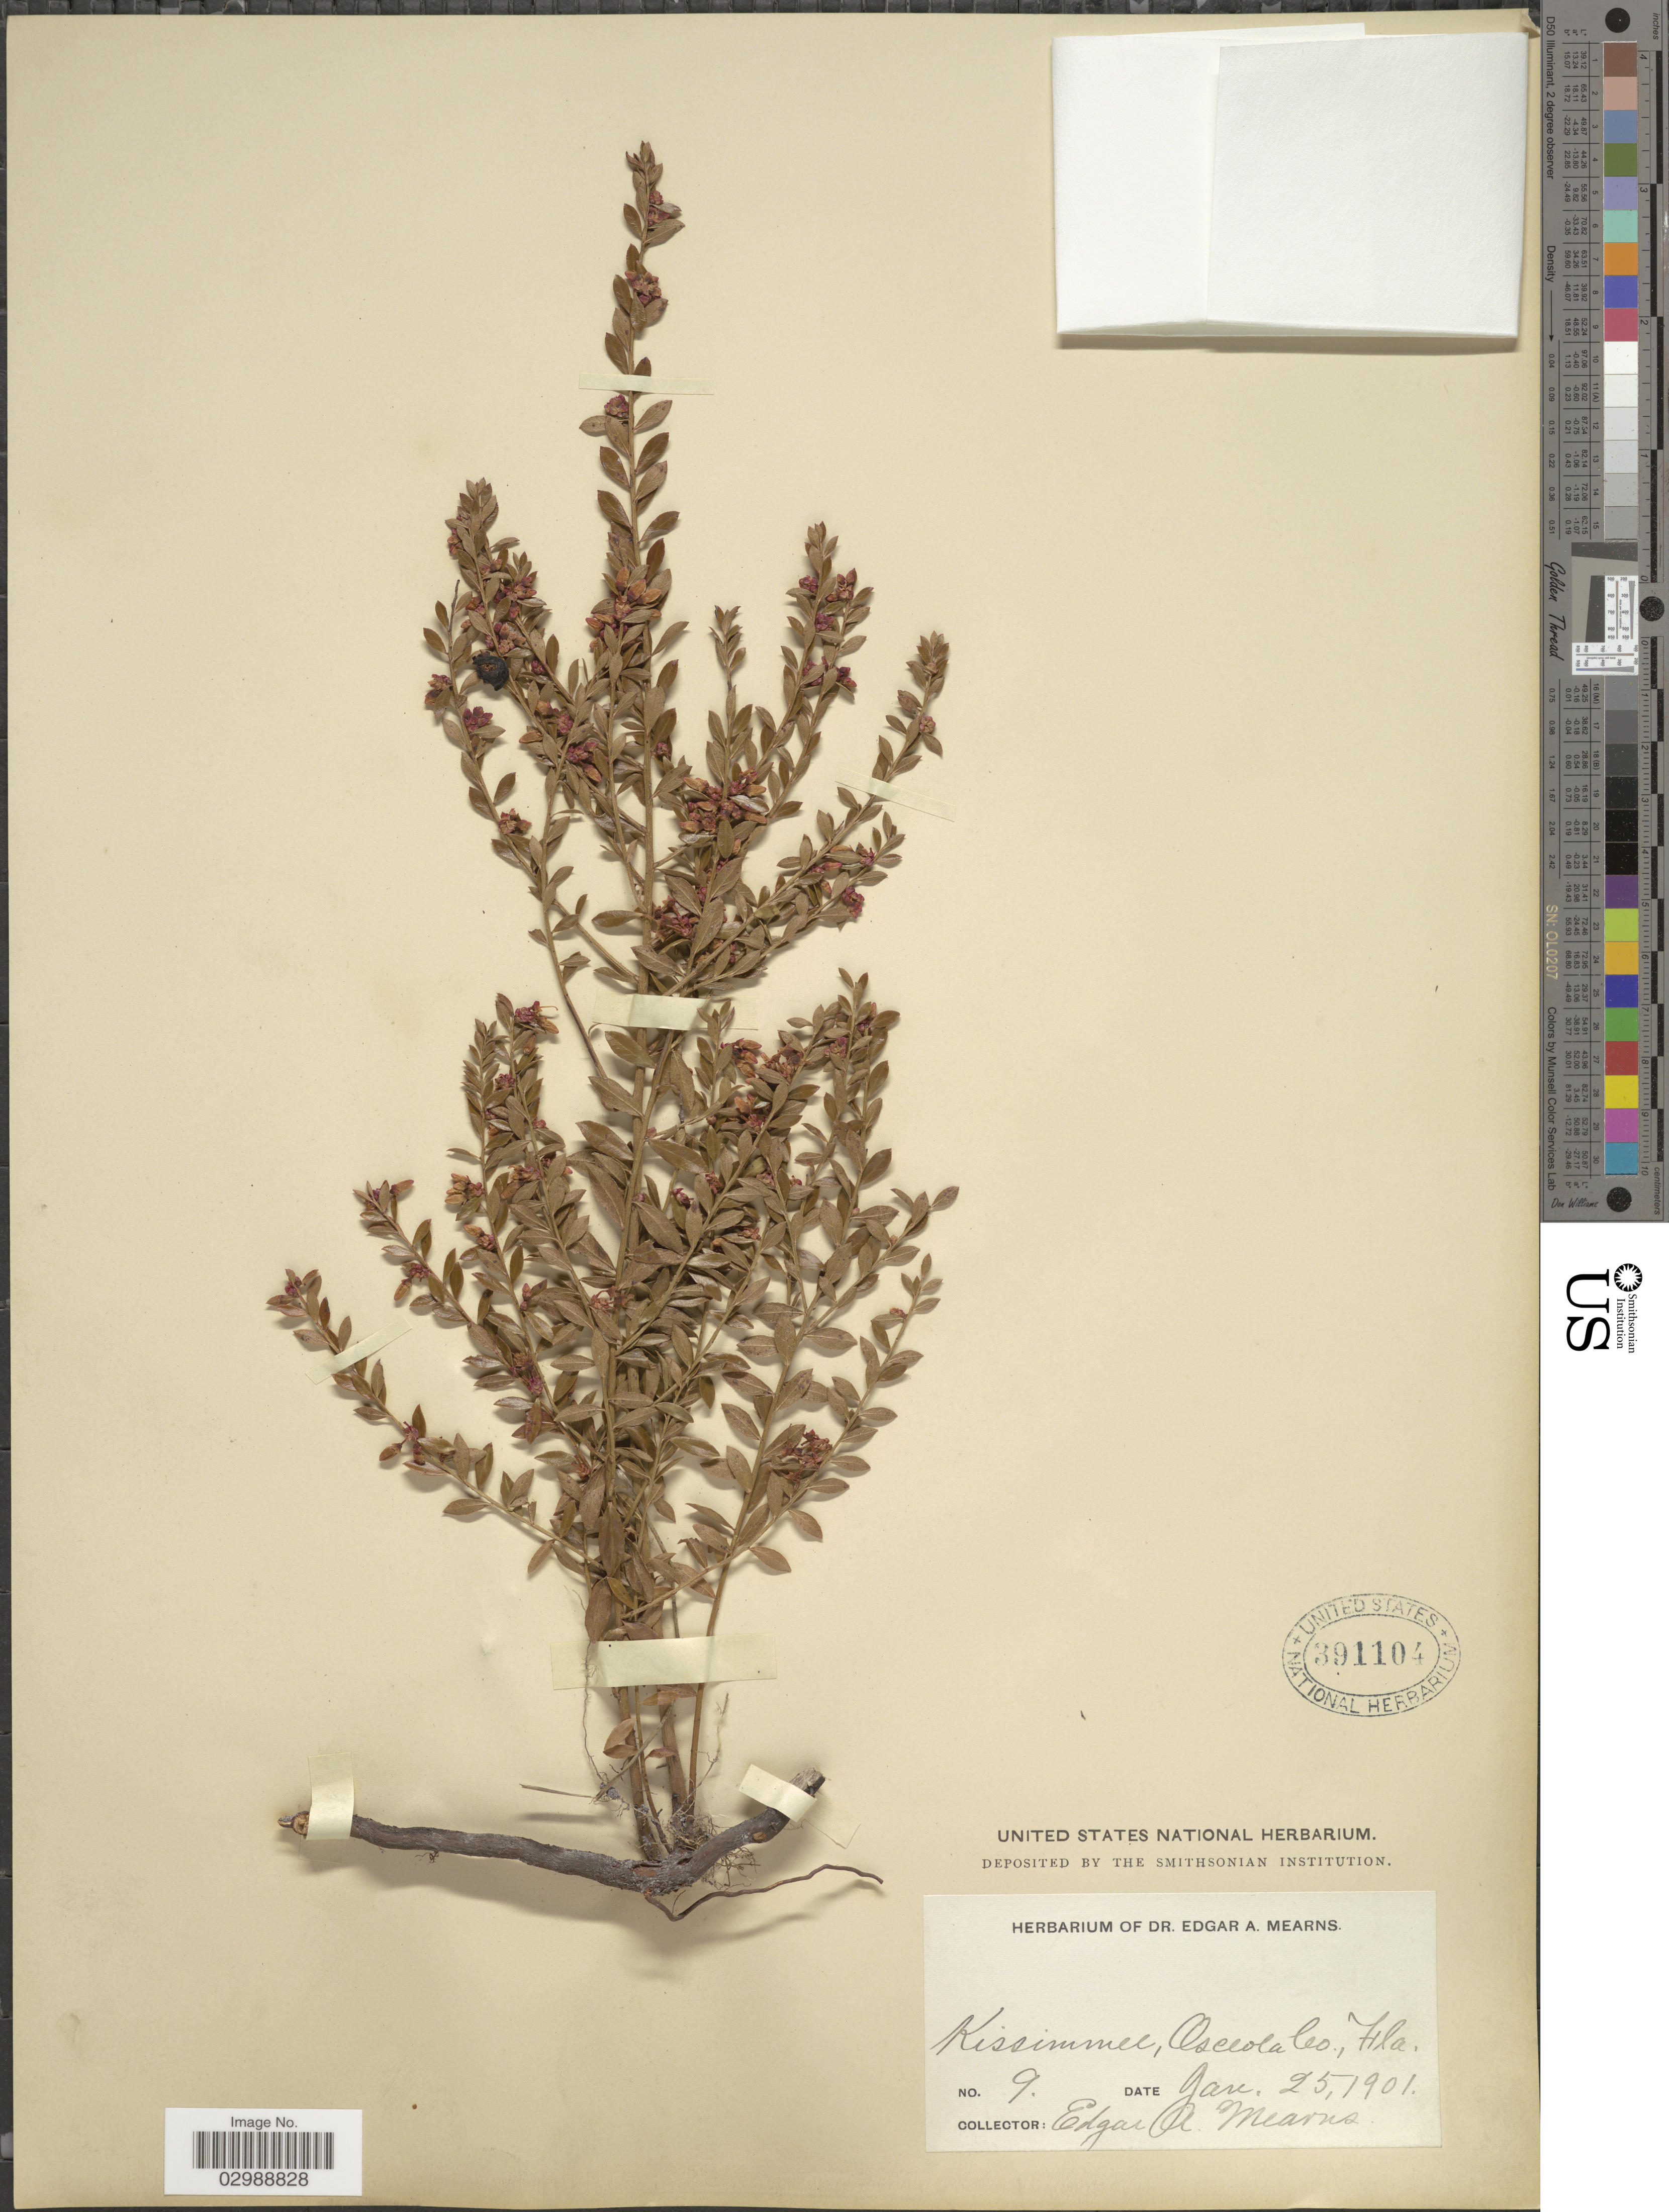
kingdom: Plantae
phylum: Tracheophyta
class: Magnoliopsida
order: Ericales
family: Ericaceae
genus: Vaccinium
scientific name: Vaccinium nitidum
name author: Andrews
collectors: E. A. Mearns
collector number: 9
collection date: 1901-01-25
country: United States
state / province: Florida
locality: Kissimmee, Osceola Co., Fla.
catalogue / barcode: US 391104